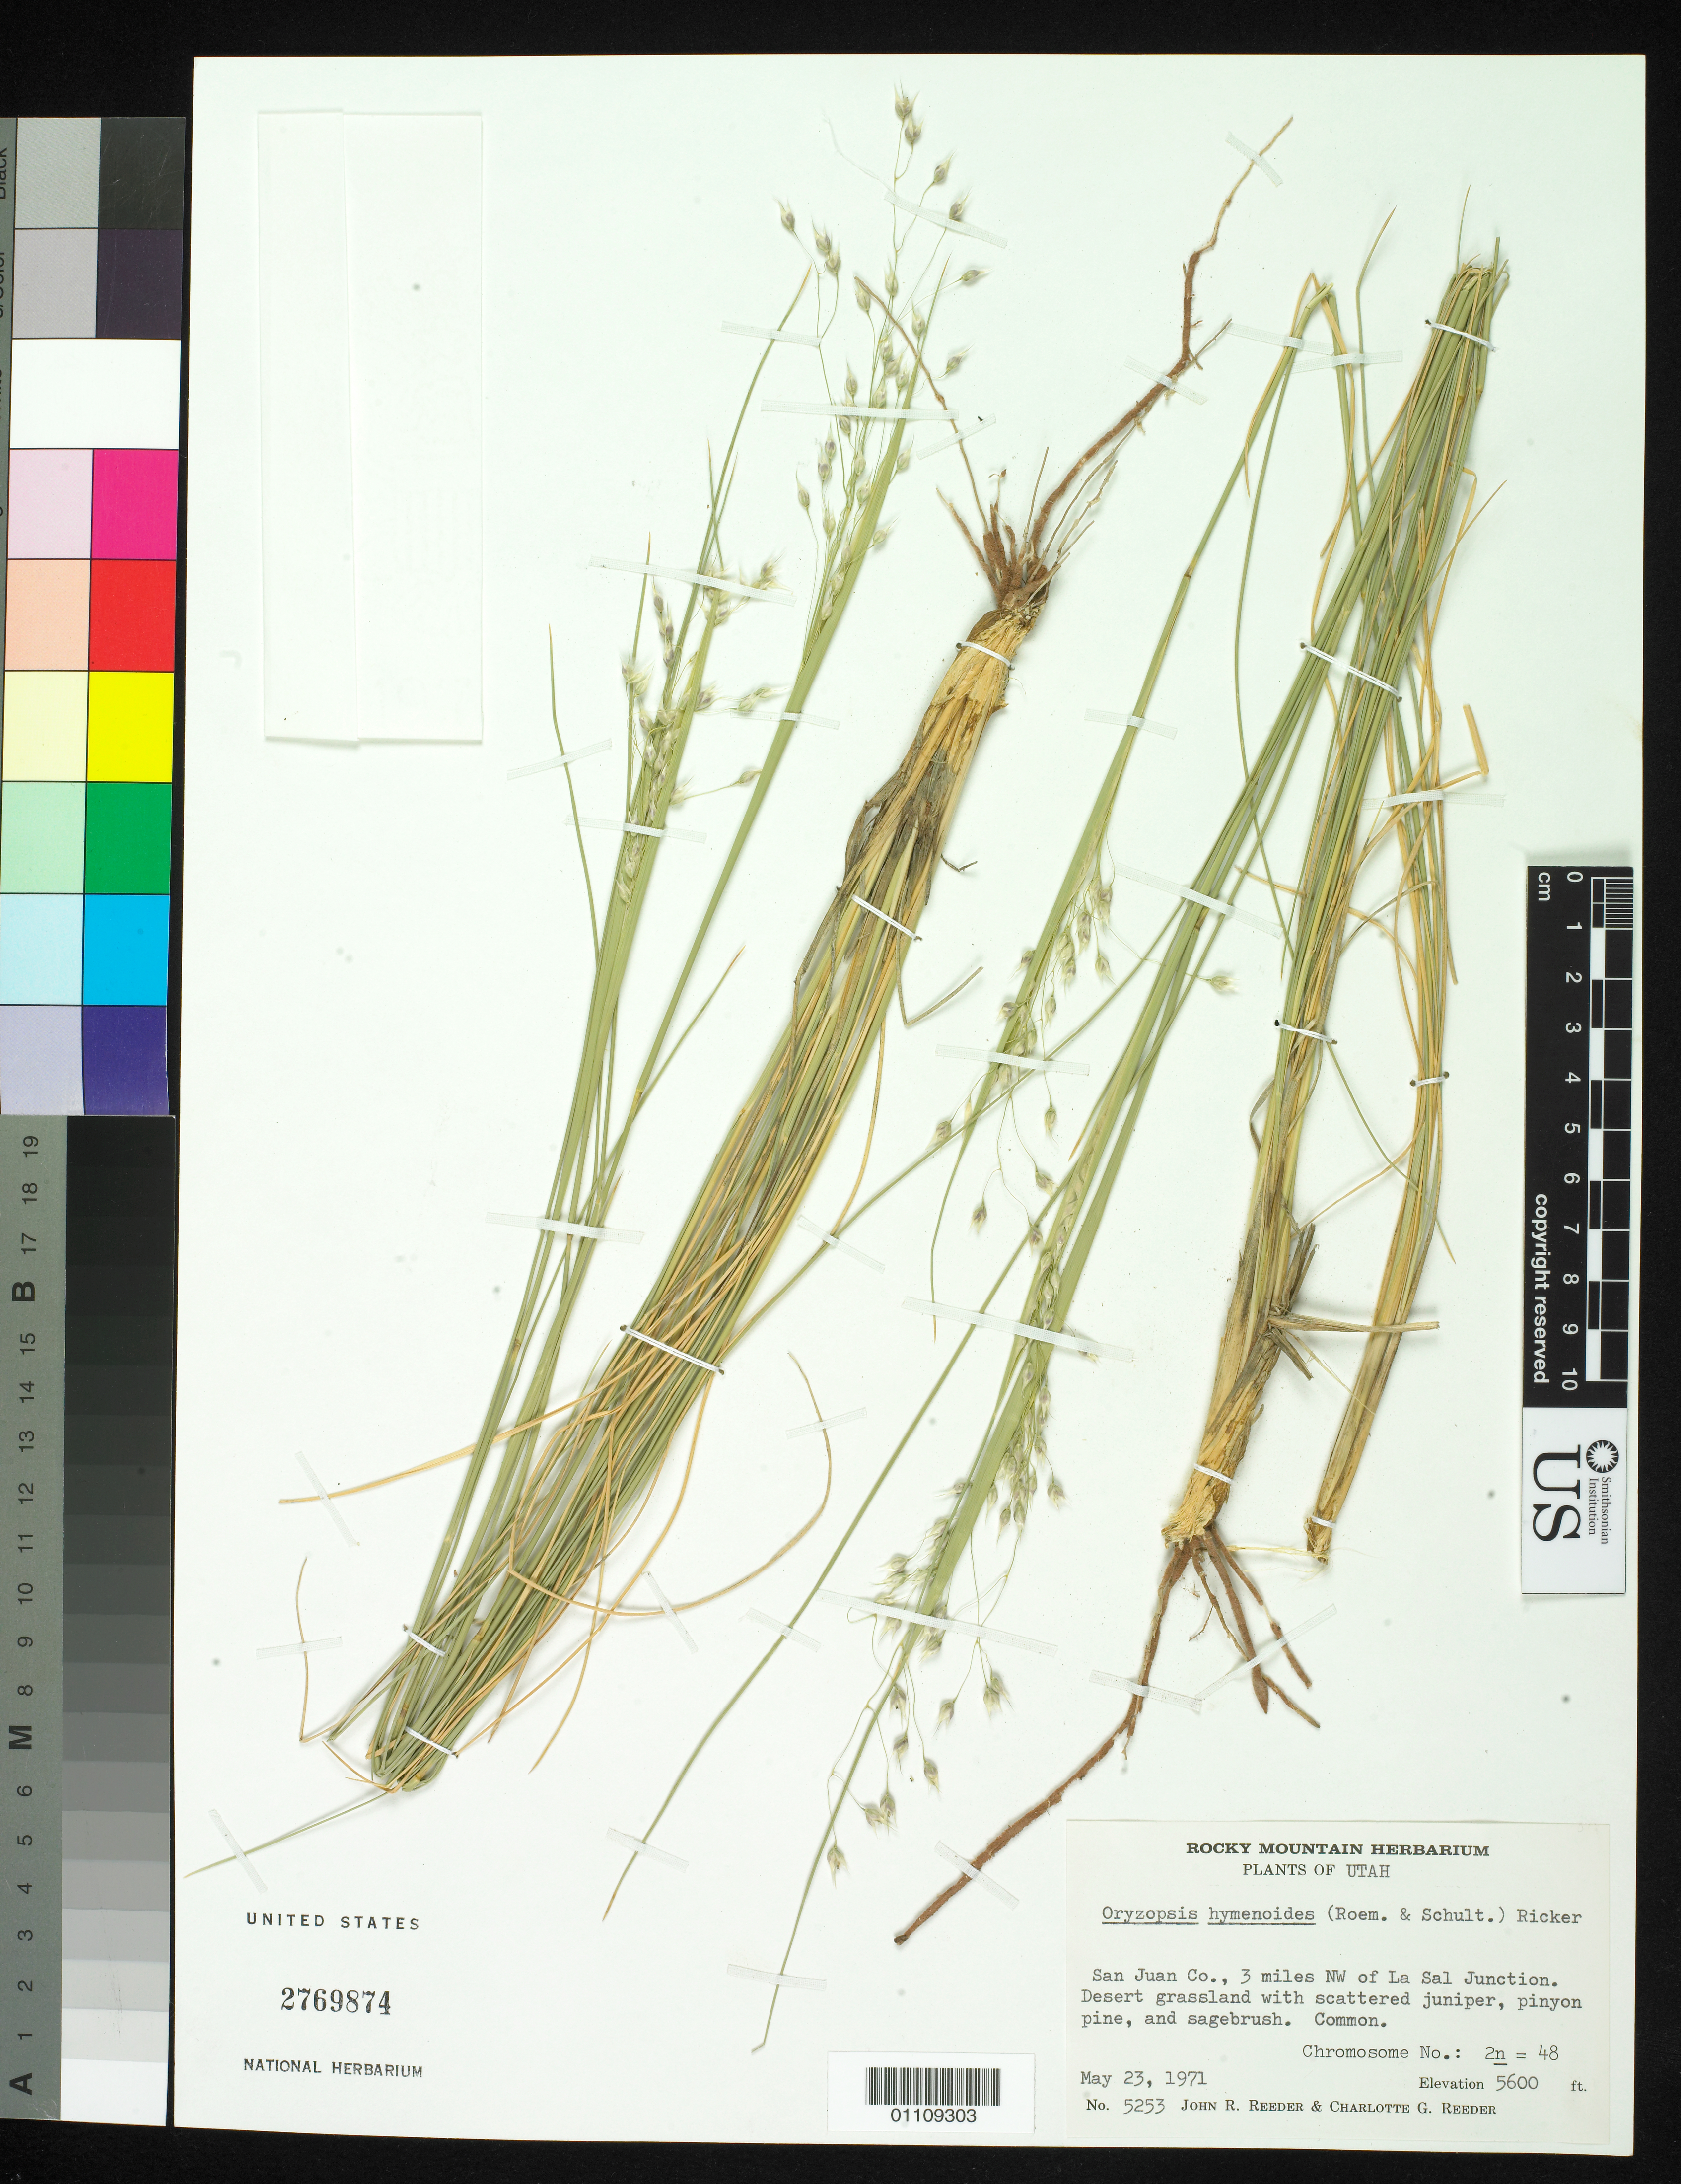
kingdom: Plantae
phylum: Tracheophyta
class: Liliopsida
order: Poales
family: Poaceae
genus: Oryzopsis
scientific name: Oryzopsis hymenoides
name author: (Roem. & Schult.) Ricker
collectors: J.R. Reeder & C.O. Reeder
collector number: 5253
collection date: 1971-05-23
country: United States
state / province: Utah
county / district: San Juan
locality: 3 miles NW of La Sal Junction.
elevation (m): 1707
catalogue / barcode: US 2769874